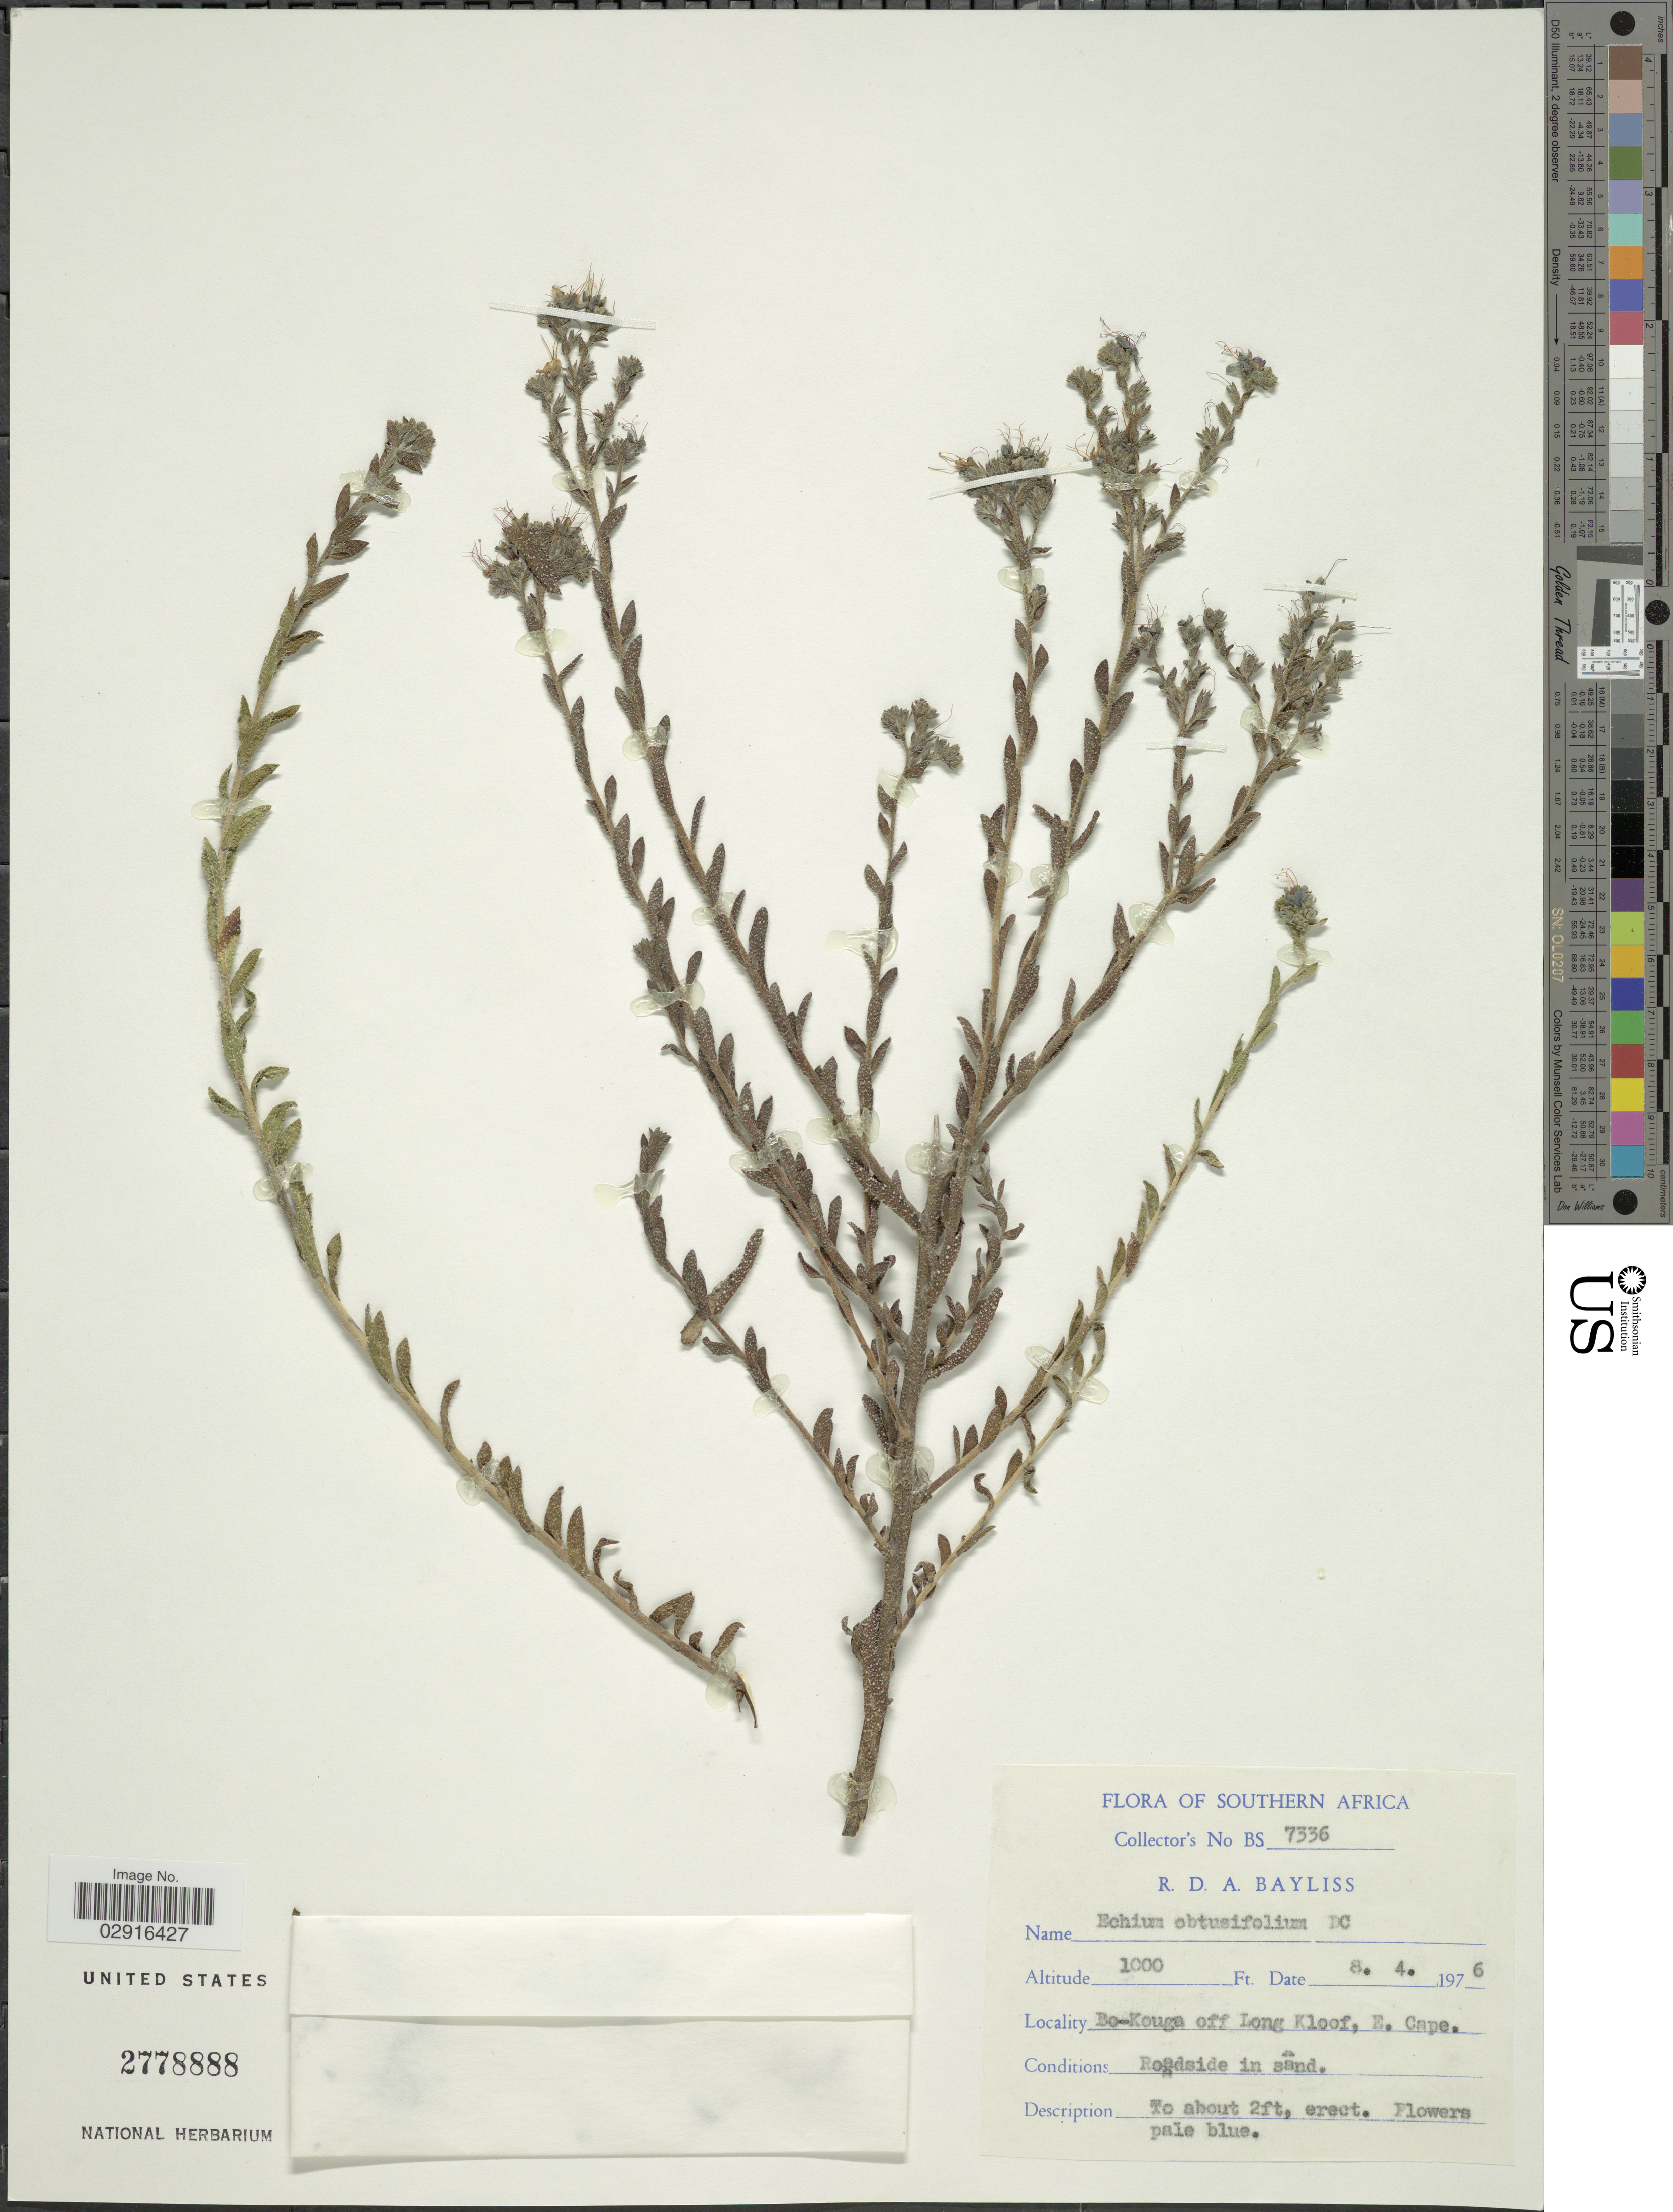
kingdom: Plantae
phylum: Tracheophyta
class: Magnoliopsida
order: Boraginales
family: Boraginaceae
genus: Echium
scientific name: Echium obtusifolium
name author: (DC. & A. DC.) I.M. Johnst.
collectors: R. Bayliss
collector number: BS7336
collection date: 1976-04-08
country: South Africa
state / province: Eastern Cape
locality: Southern Africa. Bo-Kouga off Long Kloof, E. Cape.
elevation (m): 305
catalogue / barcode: US 2778888